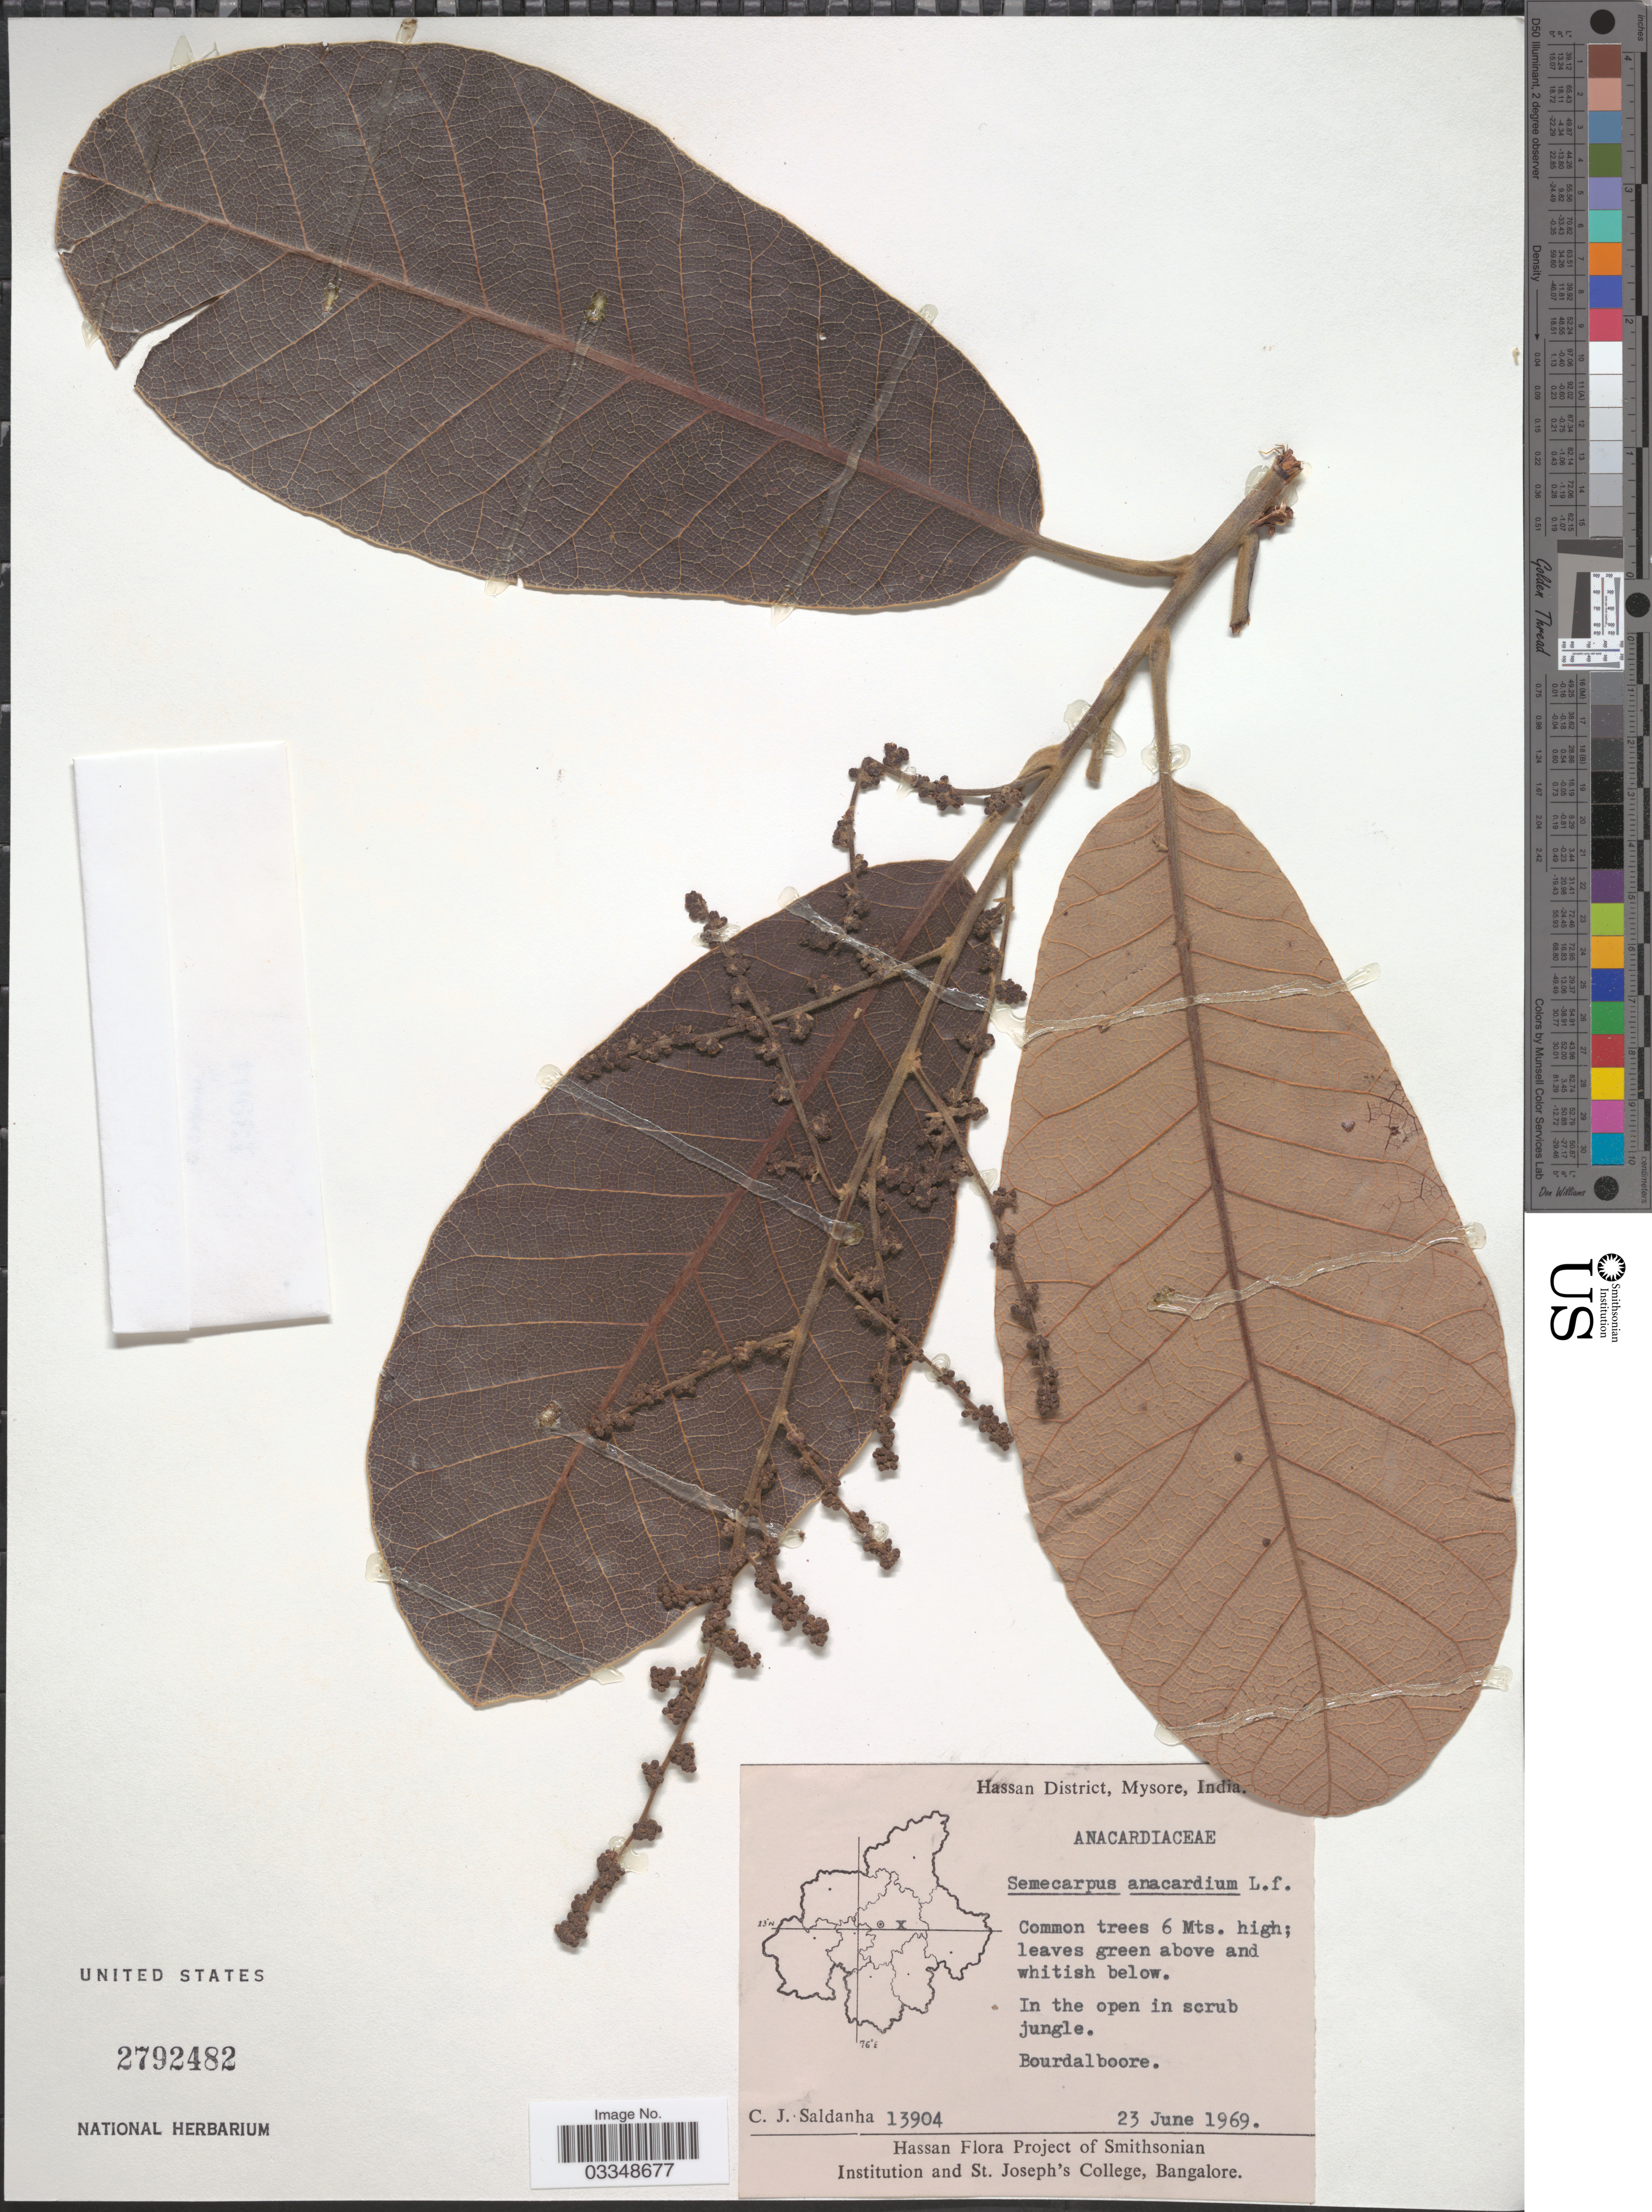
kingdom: Plantae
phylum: Tracheophyta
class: Magnoliopsida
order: Sapindales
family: Anacardiaceae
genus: Semecarpus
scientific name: Semecarpus anacardium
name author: L. f.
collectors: C. J. Saldanha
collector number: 13904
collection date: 1969-06-23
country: India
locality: Hassan District, Mysore. Bourdalboore.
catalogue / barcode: US 2792482